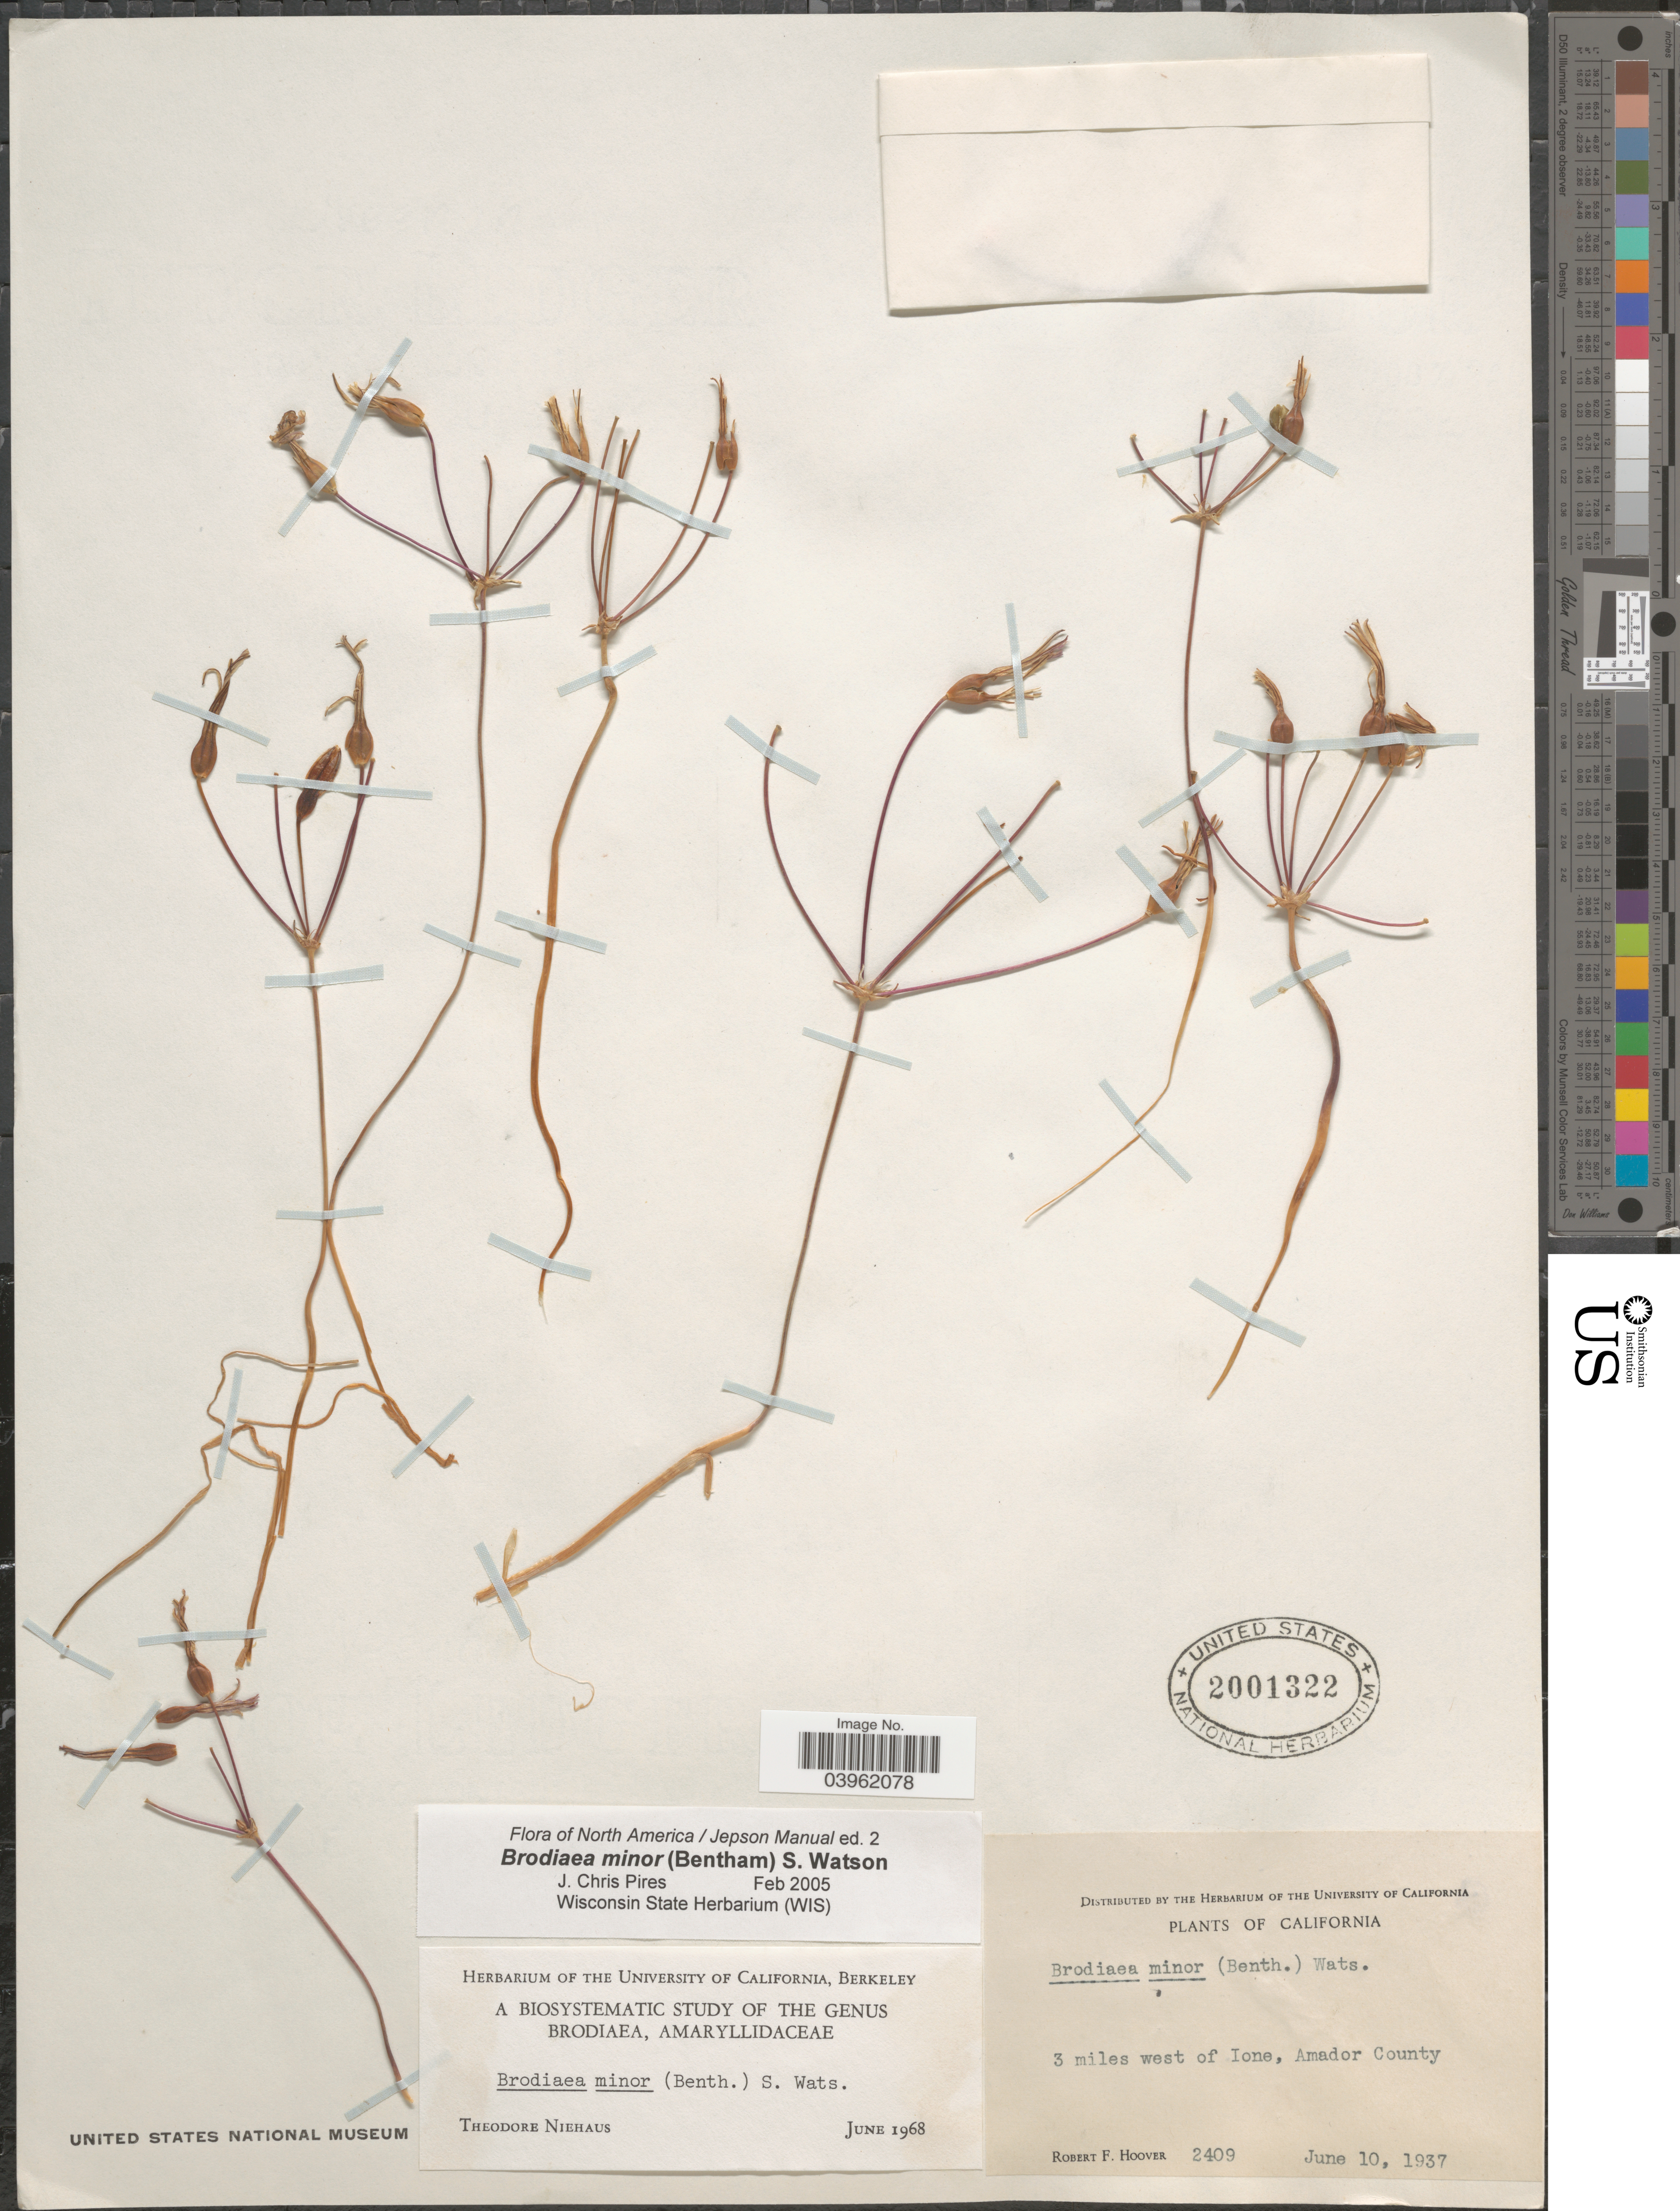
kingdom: Plantae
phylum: Tracheophyta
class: Liliopsida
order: Asparagales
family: Asparagaceae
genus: Brodiaea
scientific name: Brodiaea minor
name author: (Benth.) S. Watson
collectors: R. F. Hoover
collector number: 2409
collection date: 1937-06-10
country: United States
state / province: California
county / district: Amador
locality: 3 miles west of Ione, Amador County.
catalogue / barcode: US 2001322